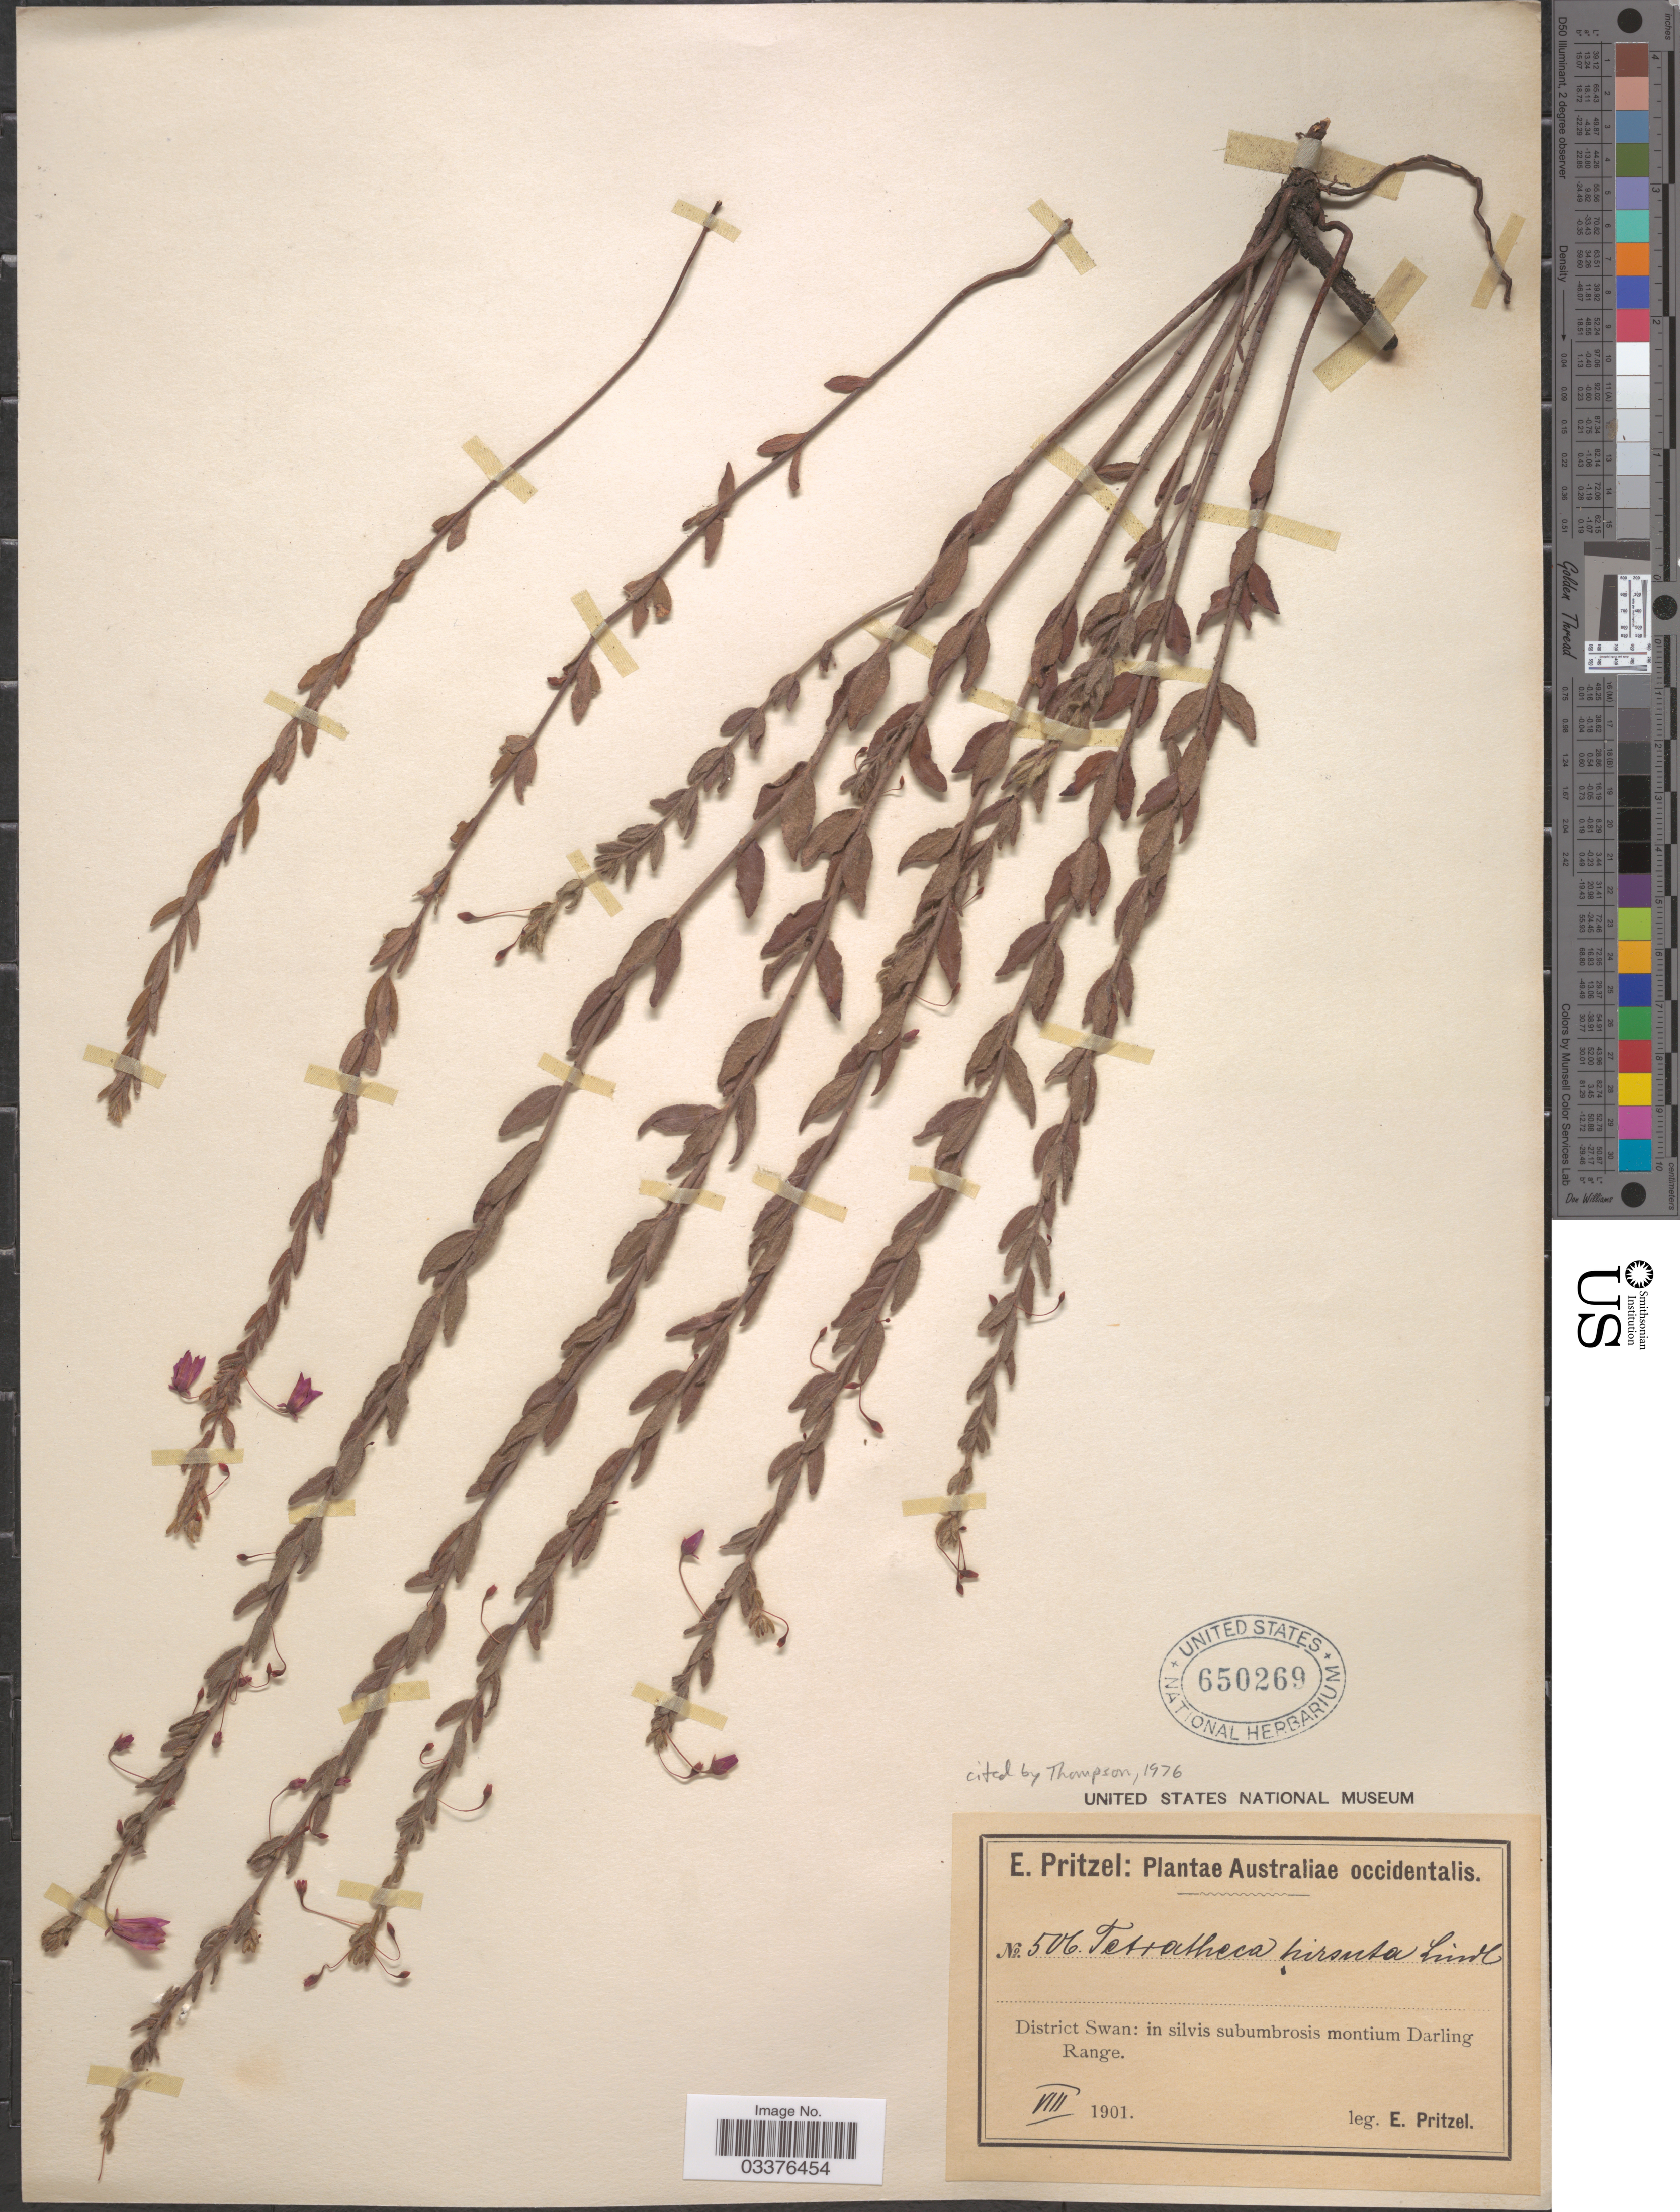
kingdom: Plantae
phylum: Tracheophyta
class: Magnoliopsida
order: Oxalidales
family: Elaeocarpaceae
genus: Tetratheca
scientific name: Tetratheca hirsuta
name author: Lindl.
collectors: E. G. Pritzel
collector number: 506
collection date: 1901-08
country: Australia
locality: Australiae occidentalis. District Swan: in silvis subumbrosis montium Darling Range.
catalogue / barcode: US 650269